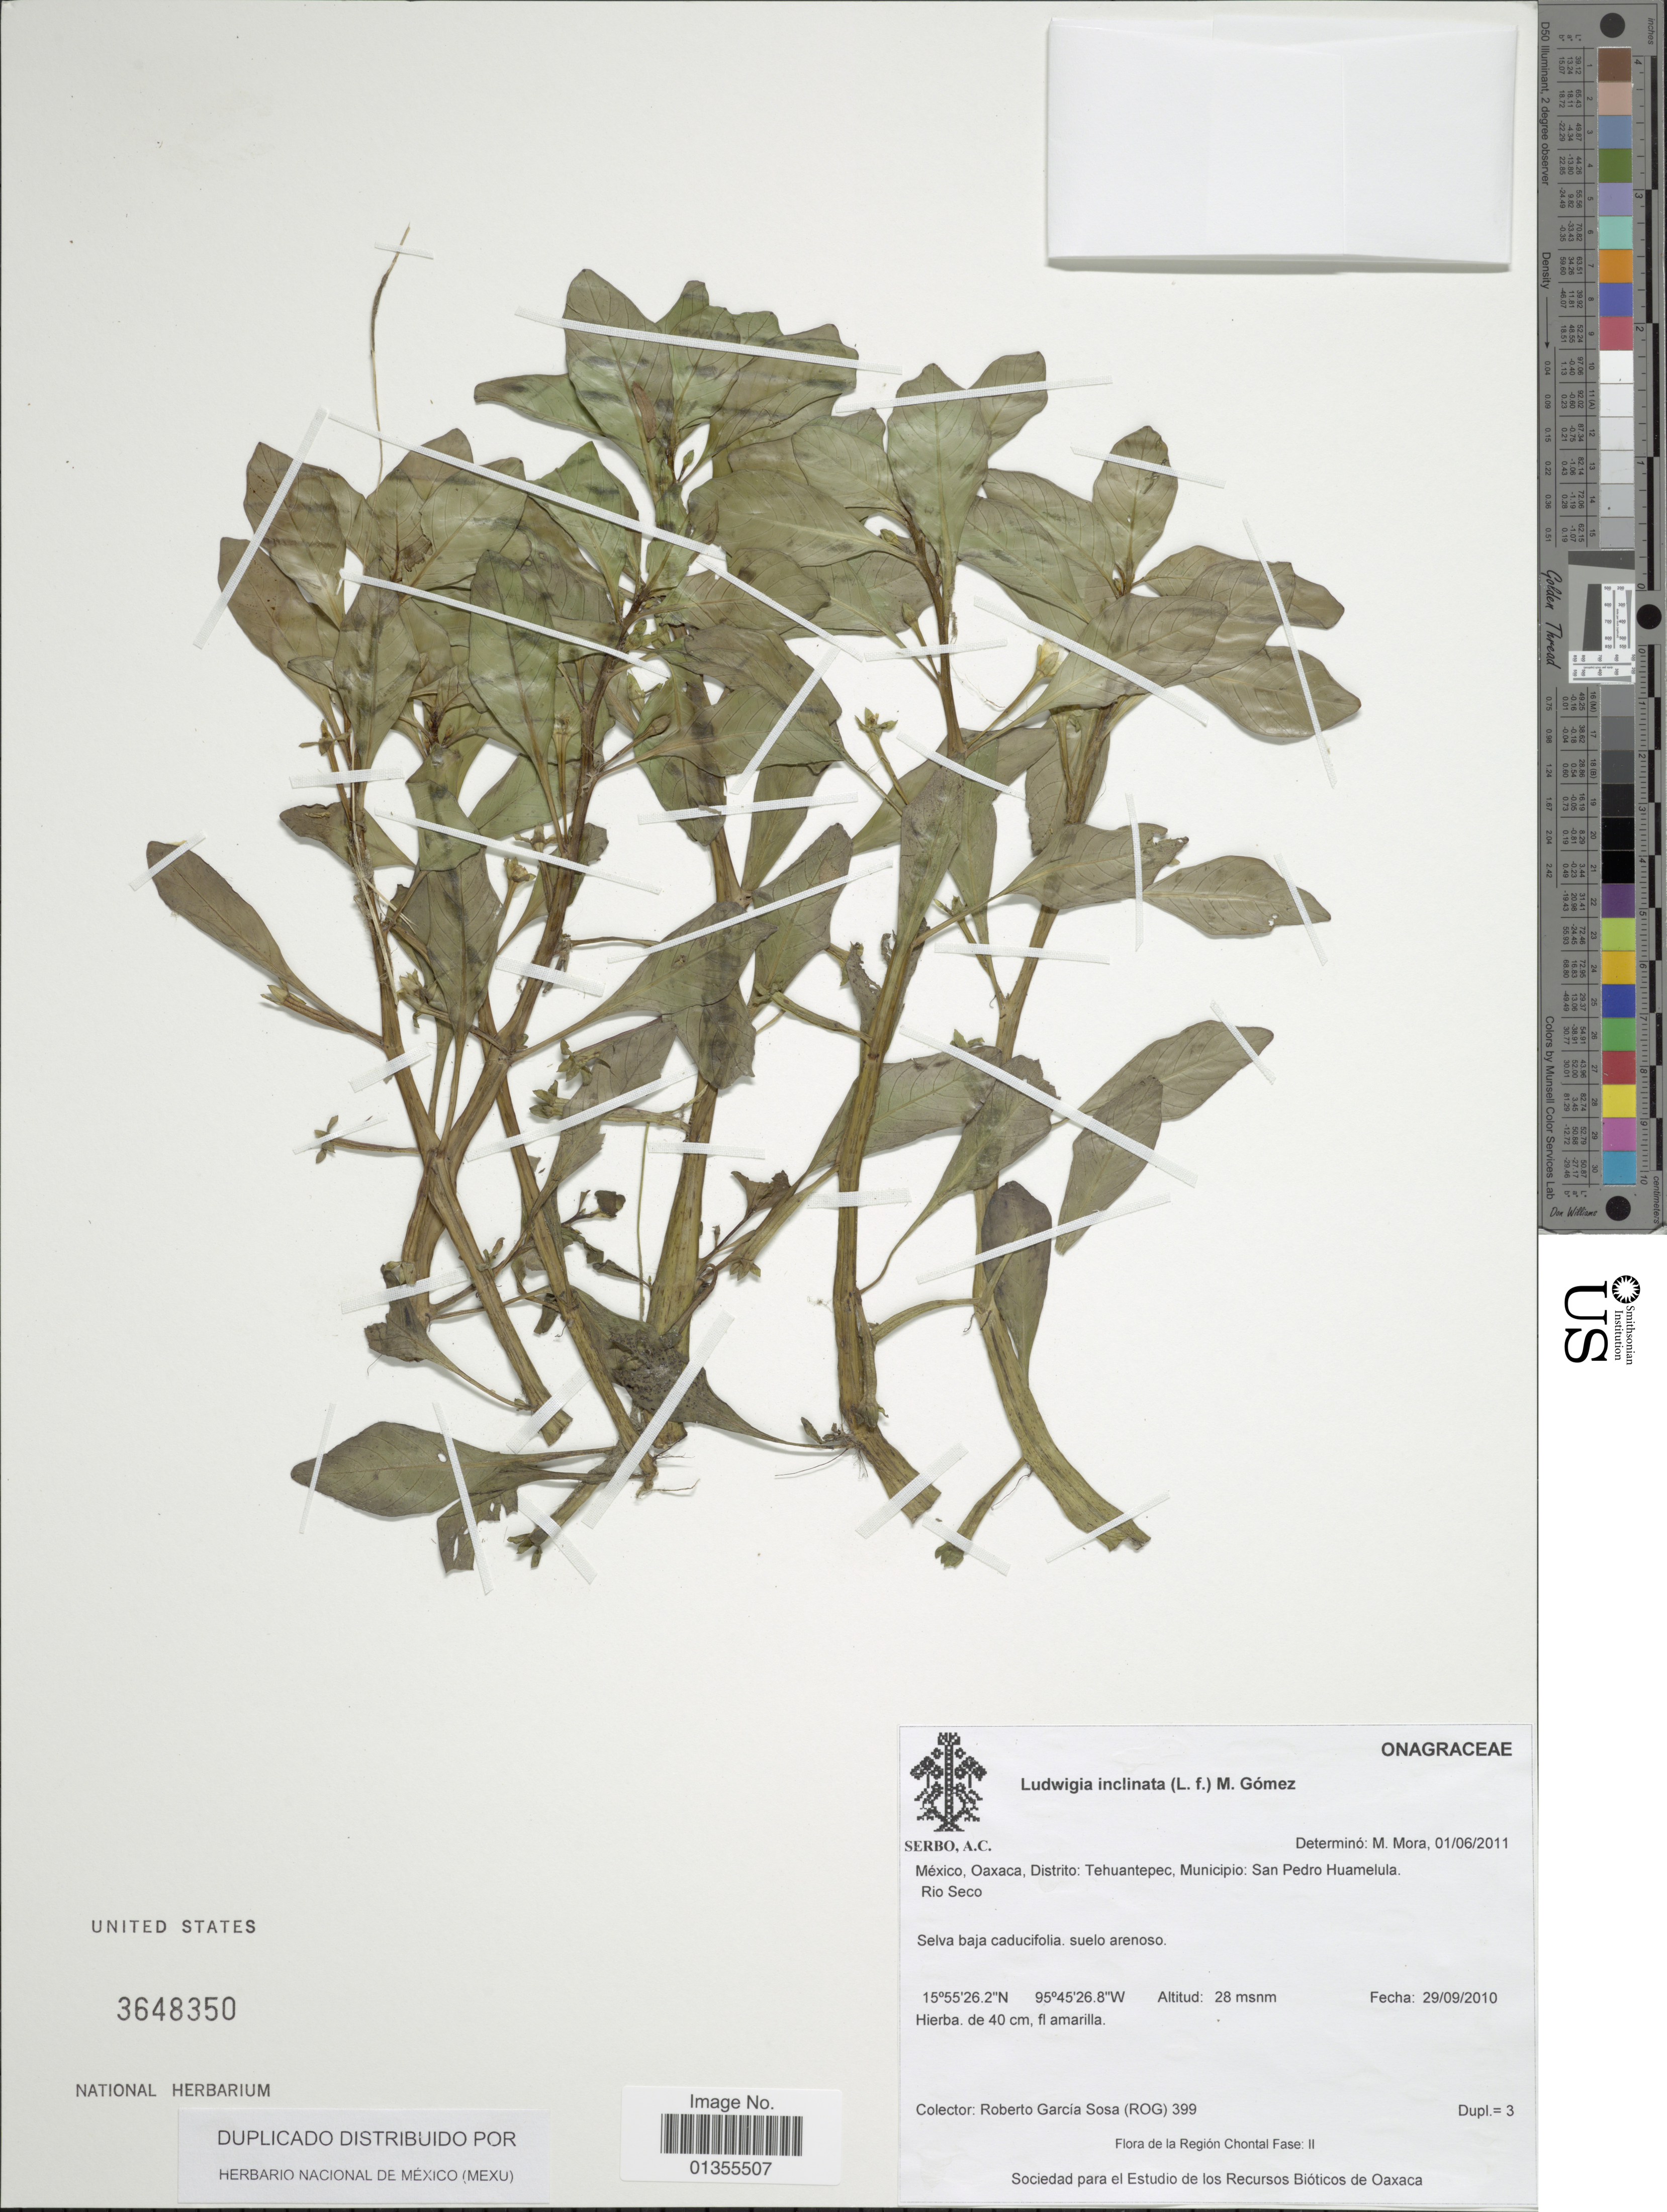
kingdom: Plantae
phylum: Tracheophyta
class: Magnoliopsida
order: Myrtales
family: Onagraceae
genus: Ludwigia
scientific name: Ludwigia inclinata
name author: (L. f.) M. Gómez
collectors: R. Garcia Sosa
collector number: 399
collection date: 2010-09-29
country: Mexico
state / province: Oaxaca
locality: Distrito: Tehuantepec, Municipio: San Pedro Huamelula. Rio Seco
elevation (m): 28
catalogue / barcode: US 3648350